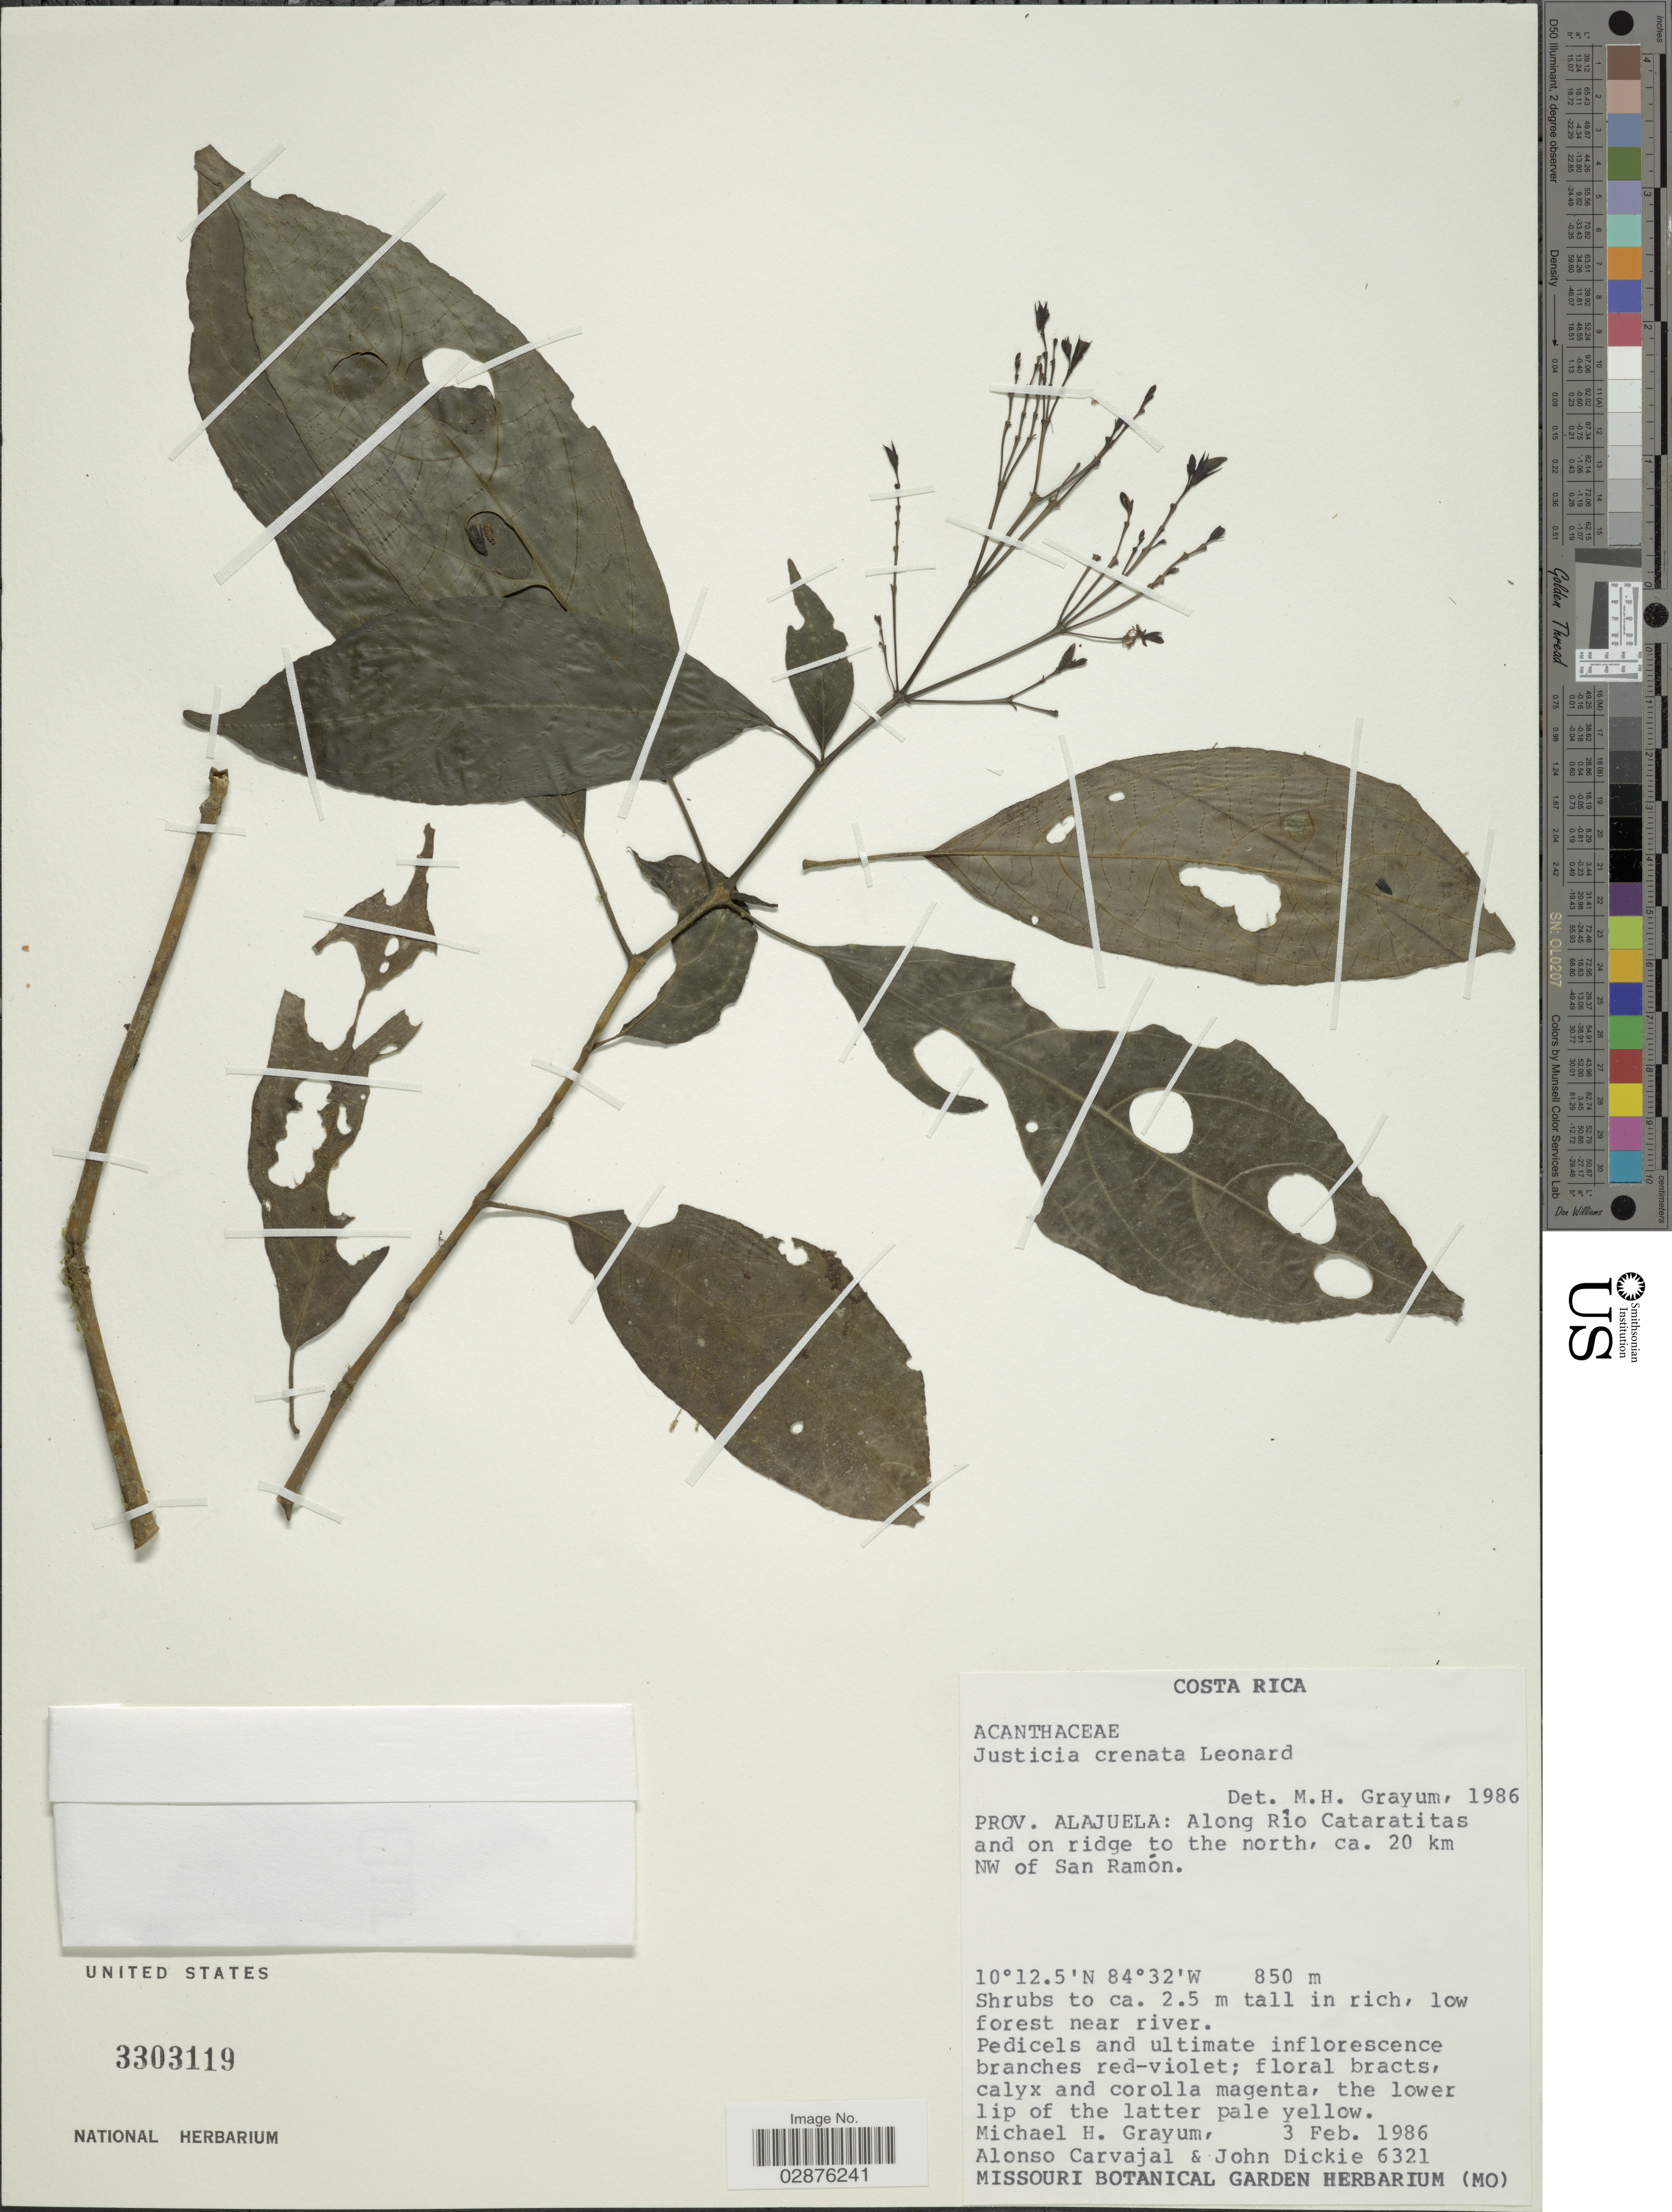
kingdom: Plantae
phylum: Tracheophyta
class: Magnoliopsida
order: Lamiales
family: Acanthaceae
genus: Justicia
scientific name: Justicia crenata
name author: (Leonard) Durkee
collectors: M. H. Grayum, A. Carvajal & J. Dickie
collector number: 6321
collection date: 1986-02-03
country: Costa Rica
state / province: Alajuela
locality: Along Río Cataratitas and on ridge to the north, ca. 20 km NW of San Ramón.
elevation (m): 850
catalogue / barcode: US 3303119